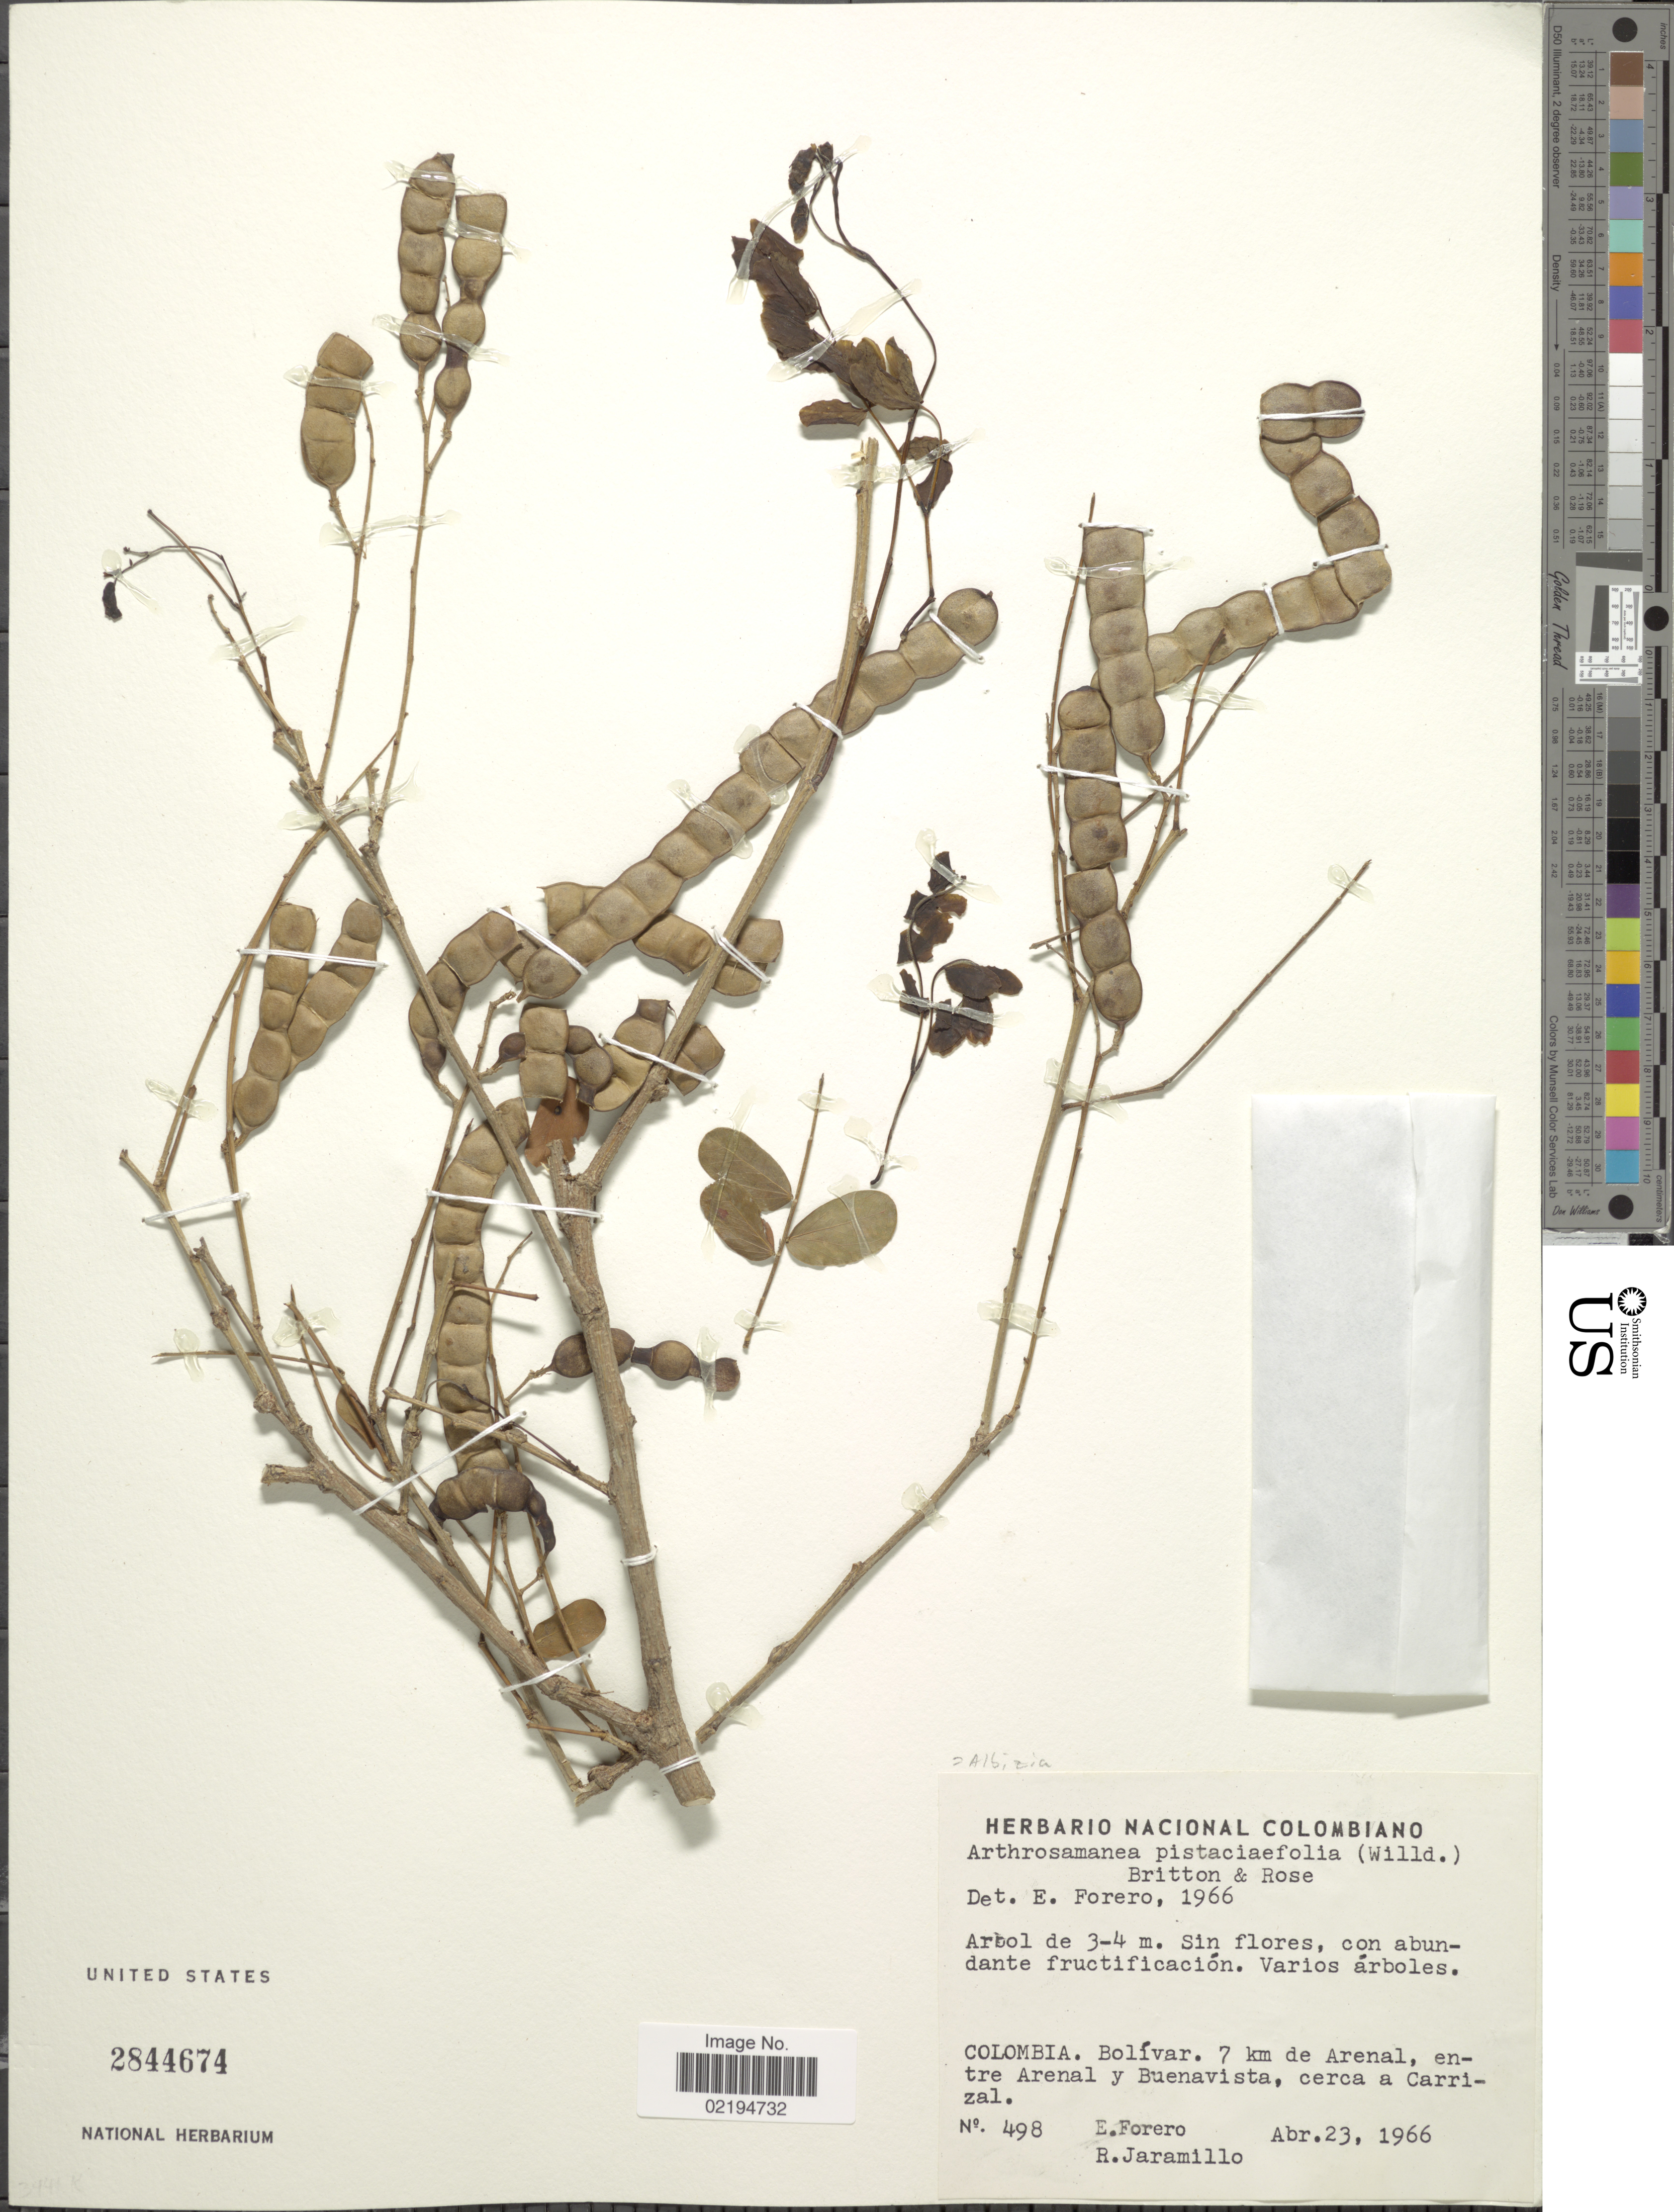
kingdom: Plantae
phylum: Tracheophyta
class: Magnoliopsida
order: Fabales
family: Fabaceae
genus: Pseudalbizzia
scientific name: Pseudalbizzia pistaciifolia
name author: (Willd.) Koenen & Duno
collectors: E. Forero & R. Jaramillo M.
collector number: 498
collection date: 1966-04-23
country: Colombia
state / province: Bolívar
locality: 7 km de Arenal, entre Arenal y Buenavista, cerca a Carrizal.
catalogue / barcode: US 2844674